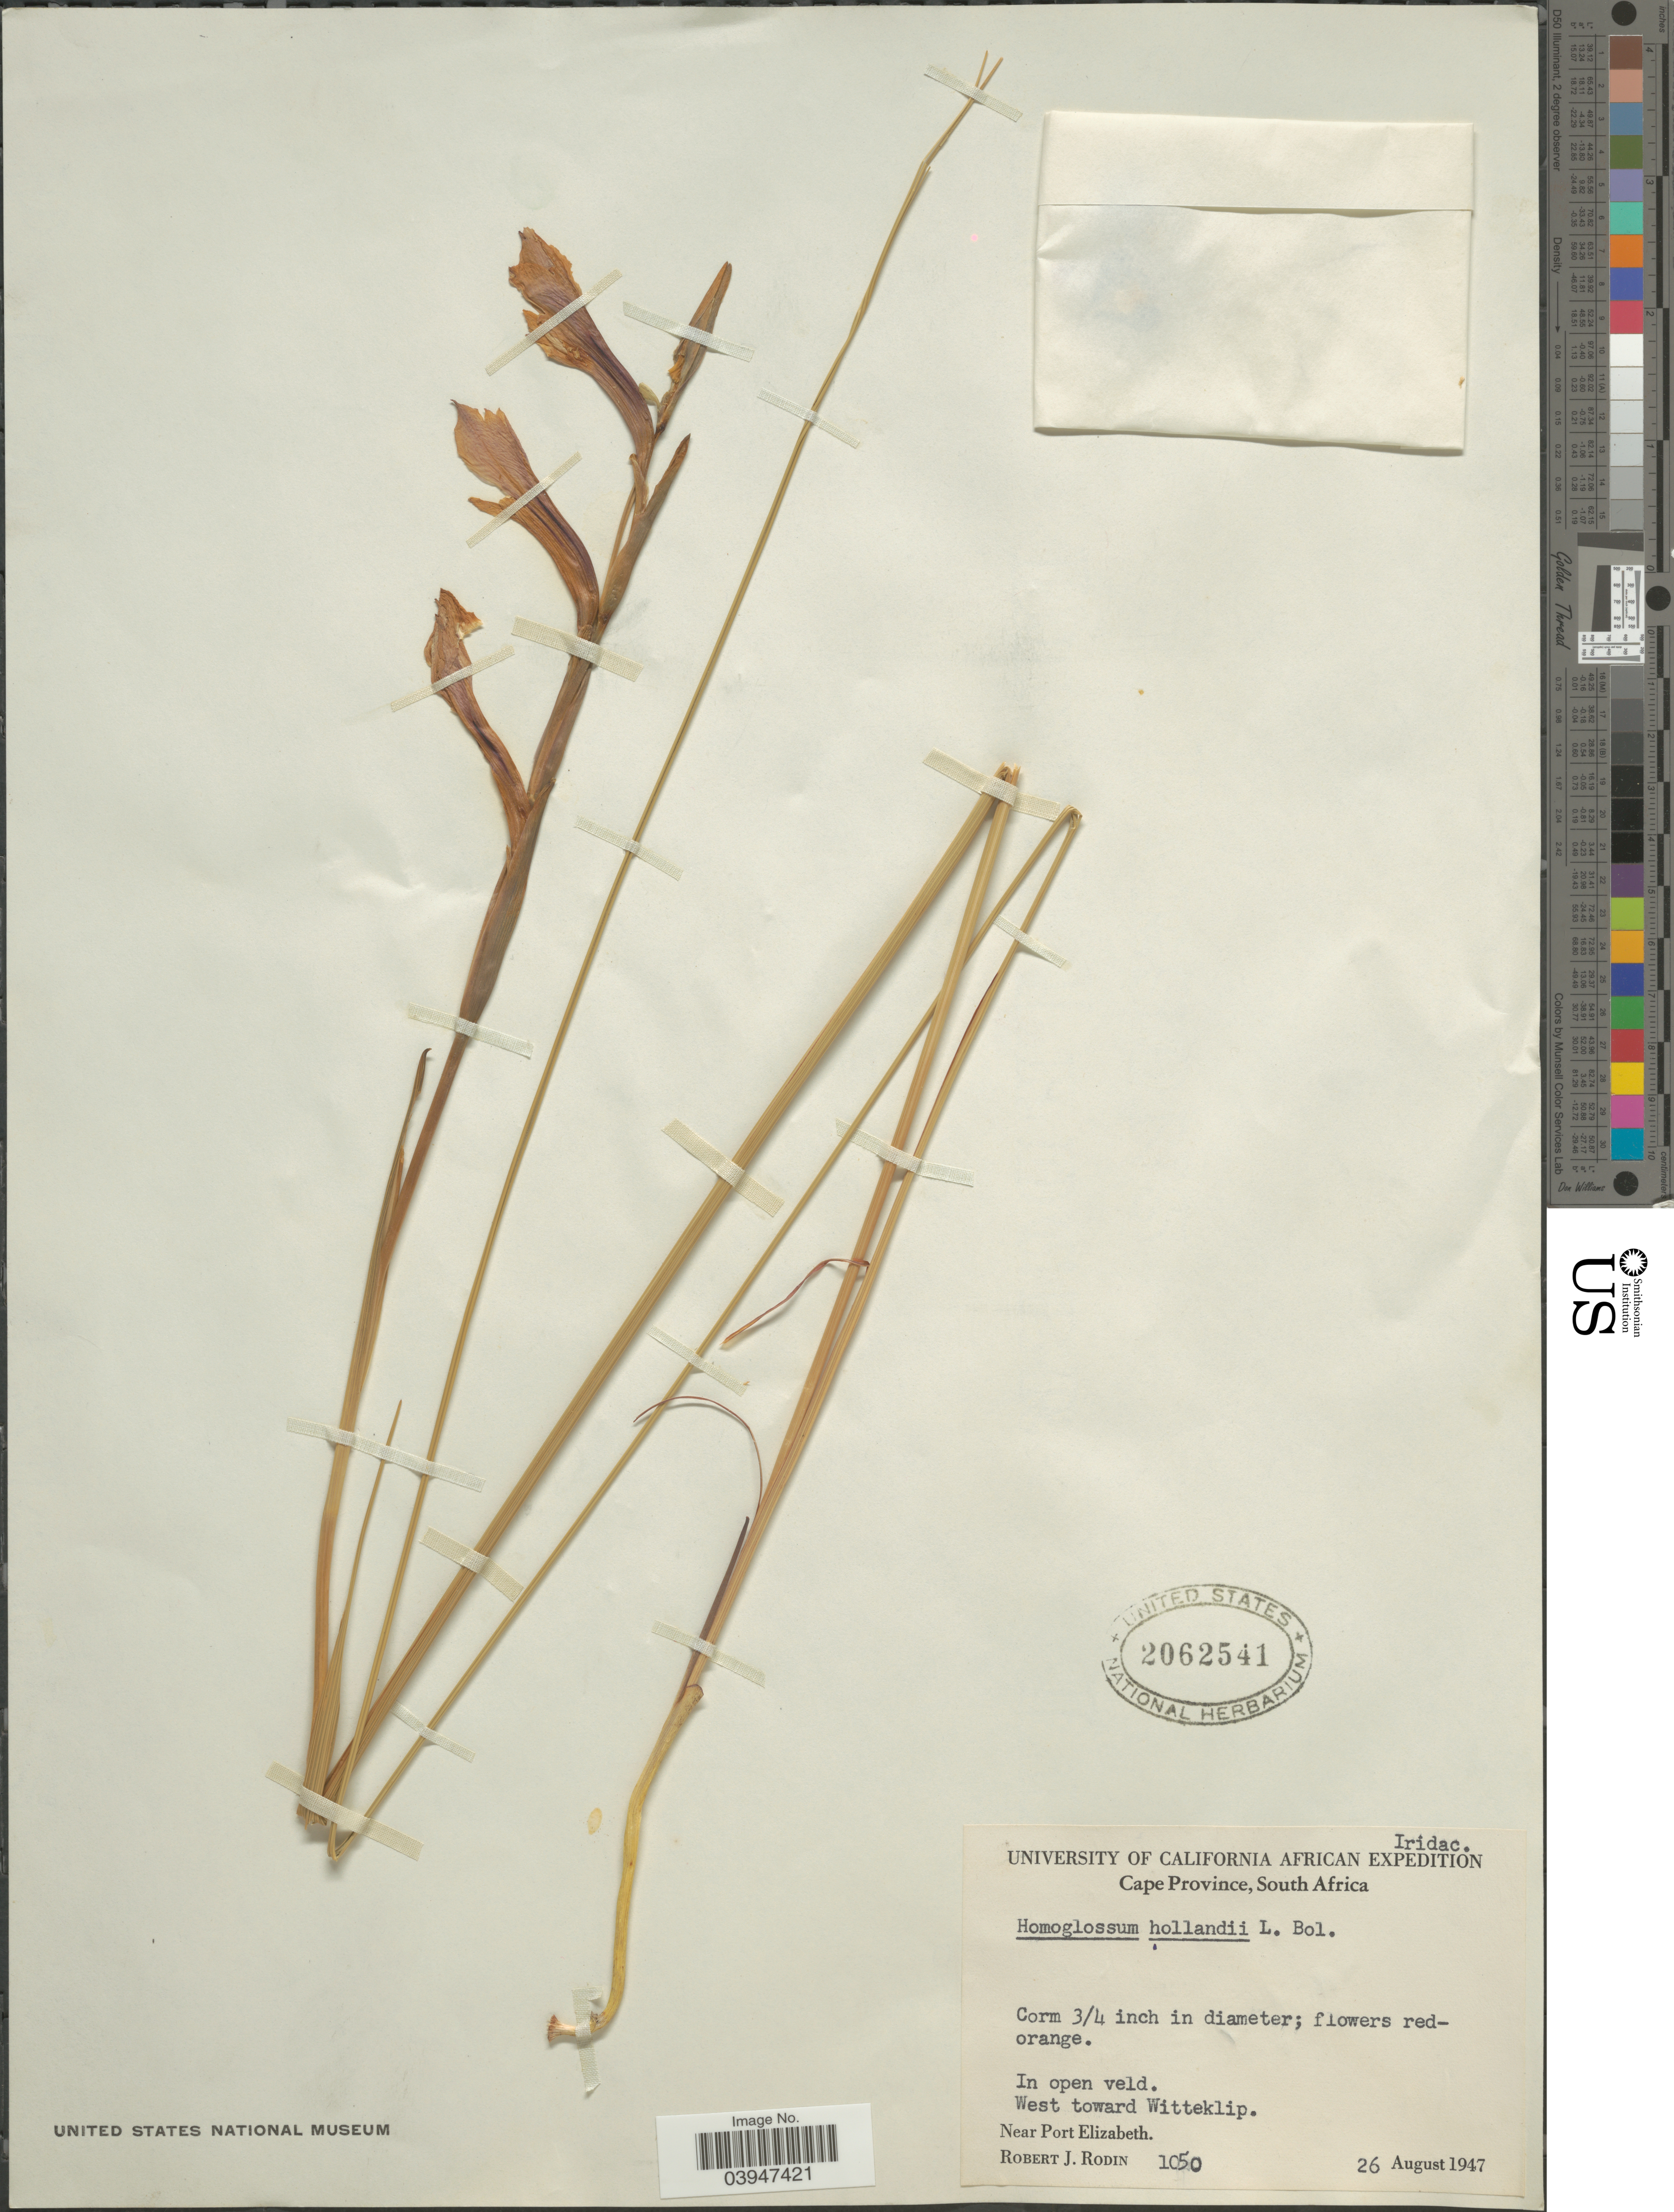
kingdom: Plantae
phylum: Tracheophyta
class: Liliopsida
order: Asparagales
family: Iridaceae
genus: Gladiolus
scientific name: Gladiolus huttonii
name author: (N.E. Br.) Goldblatt & M.P. de Vos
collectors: R. J. Rodin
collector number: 1050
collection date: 1947-08-26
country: South Africa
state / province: Eastern Cape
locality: In open veld. West toward Witteklip. Near Port Elizabeth.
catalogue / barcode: US 2062541